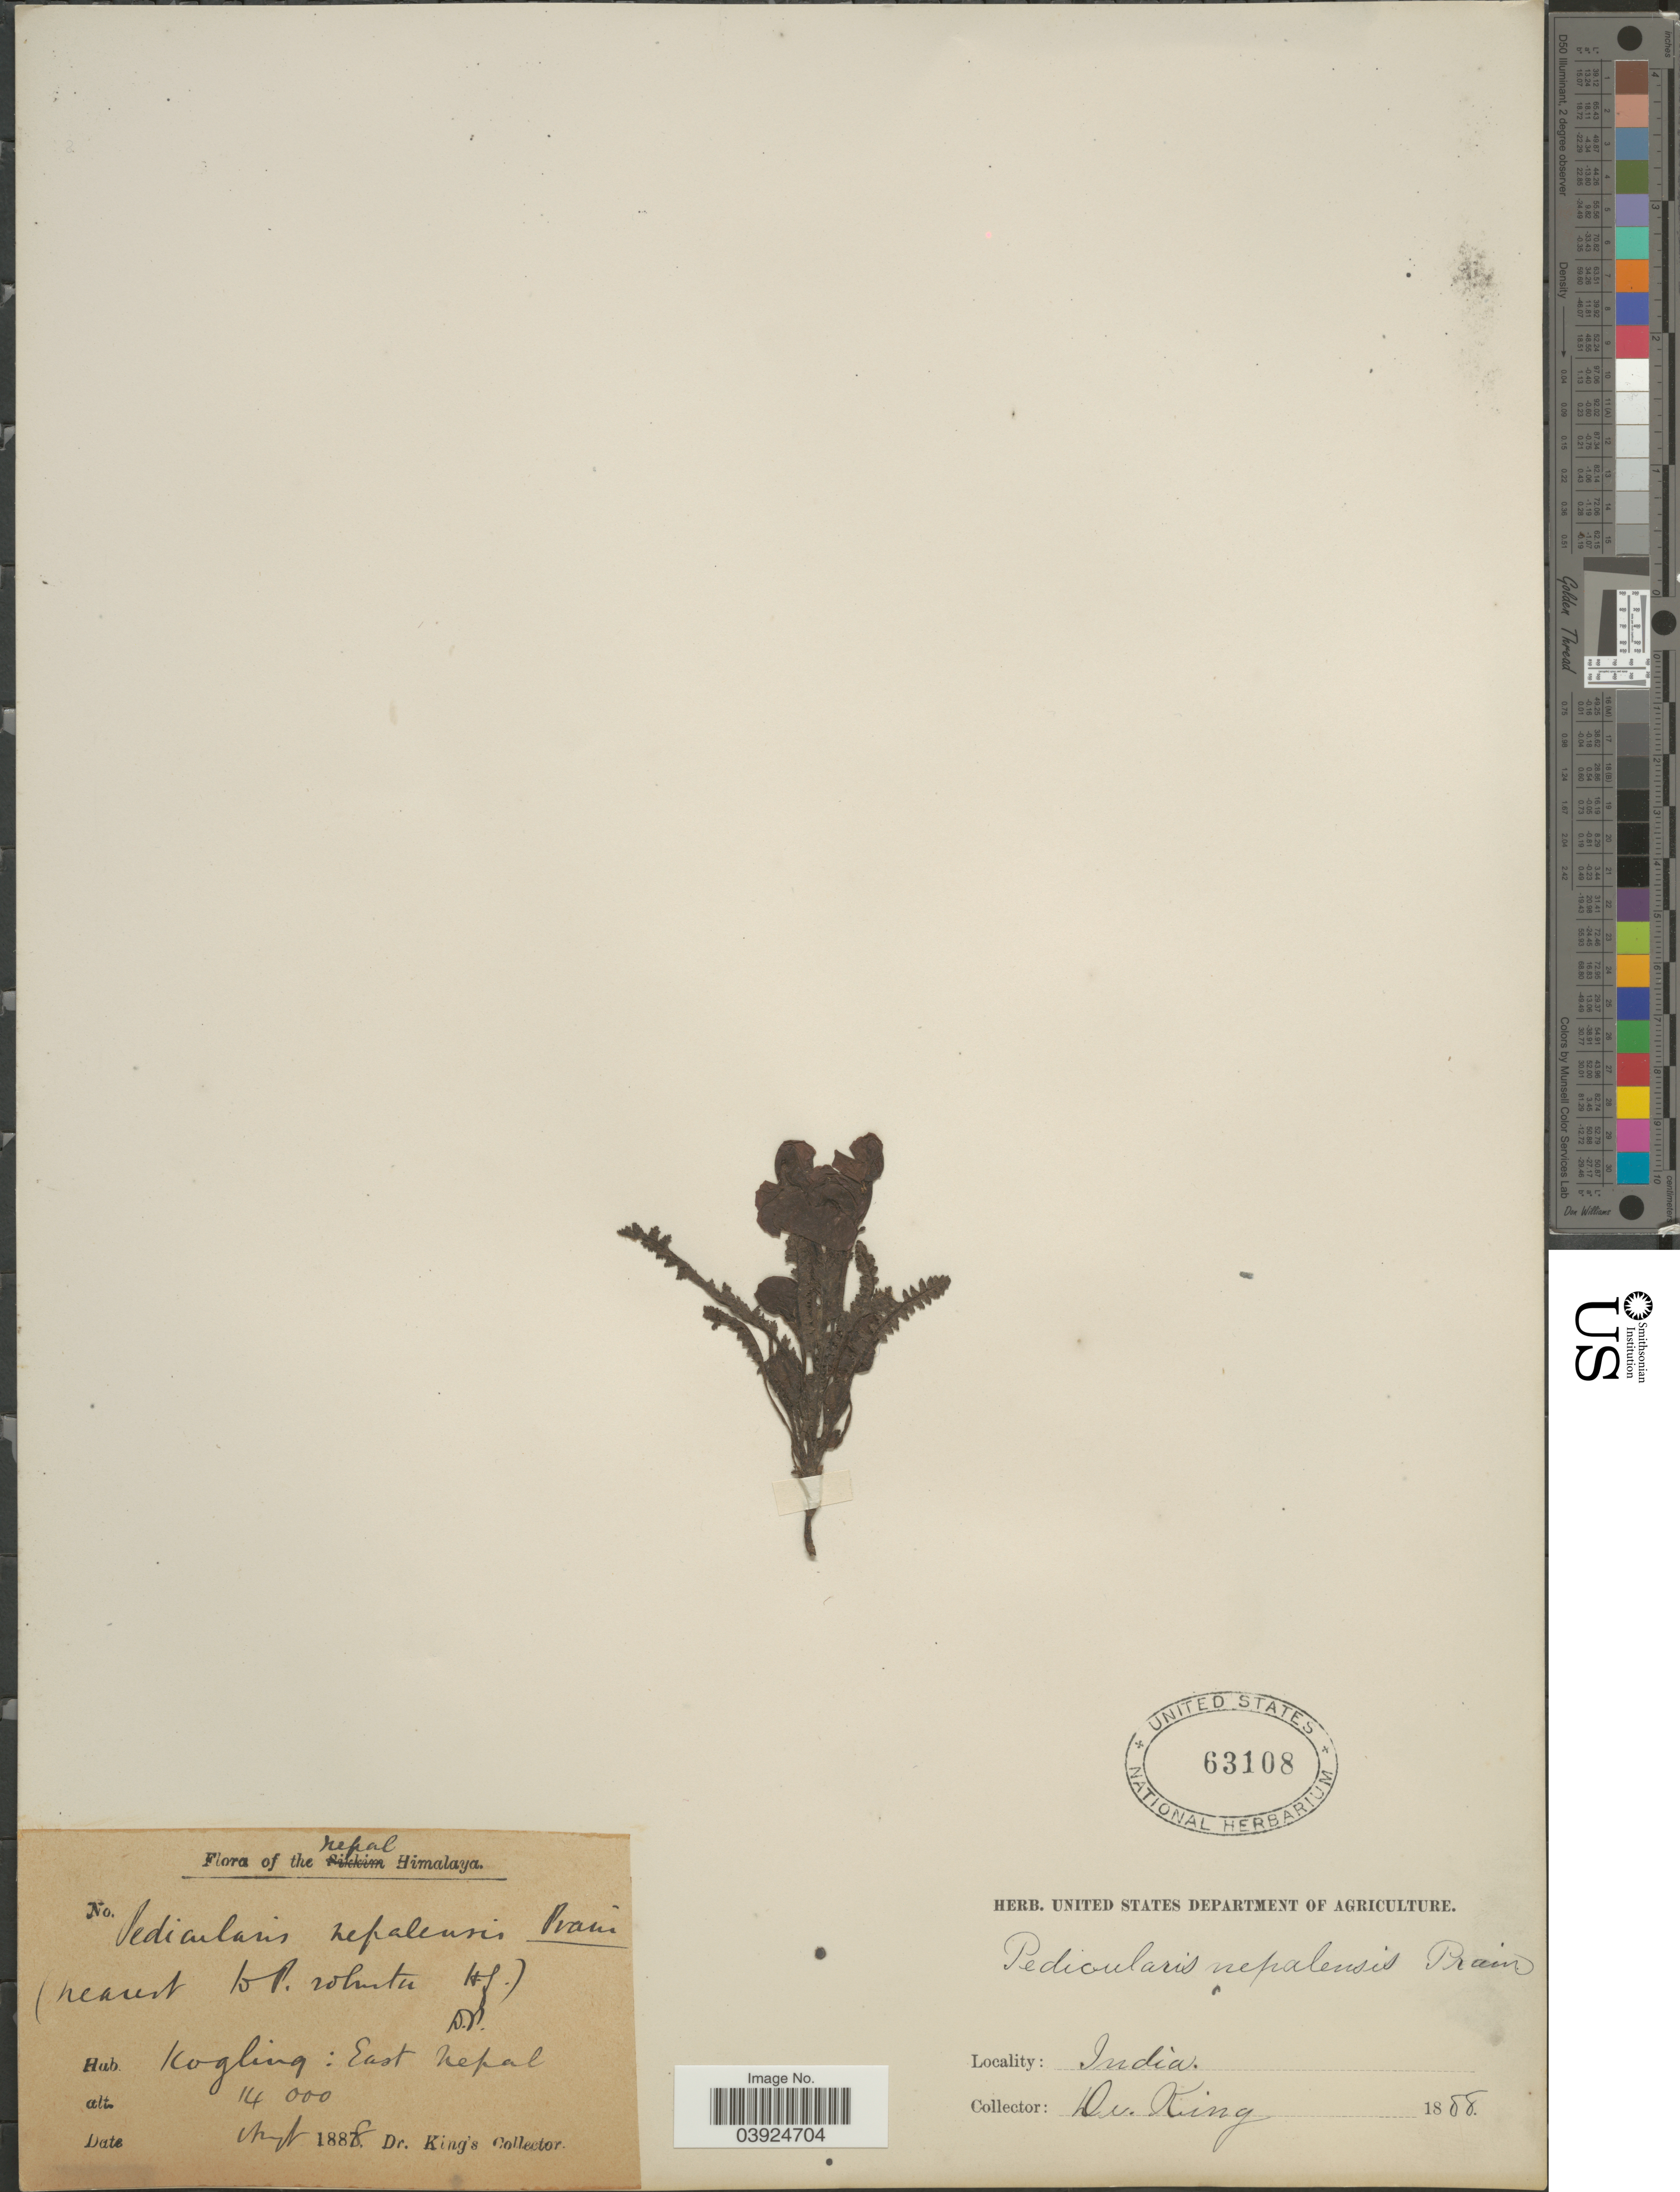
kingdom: Plantae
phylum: Tracheophyta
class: Magnoliopsida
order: Lamiales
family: Orobanchaceae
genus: Pedicularis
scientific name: Pedicularis nepalensis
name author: Prain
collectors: Dr. King's collector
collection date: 1888-08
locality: The Nepal Himalaya. Kogling: East Nepal. India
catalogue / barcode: US 63108